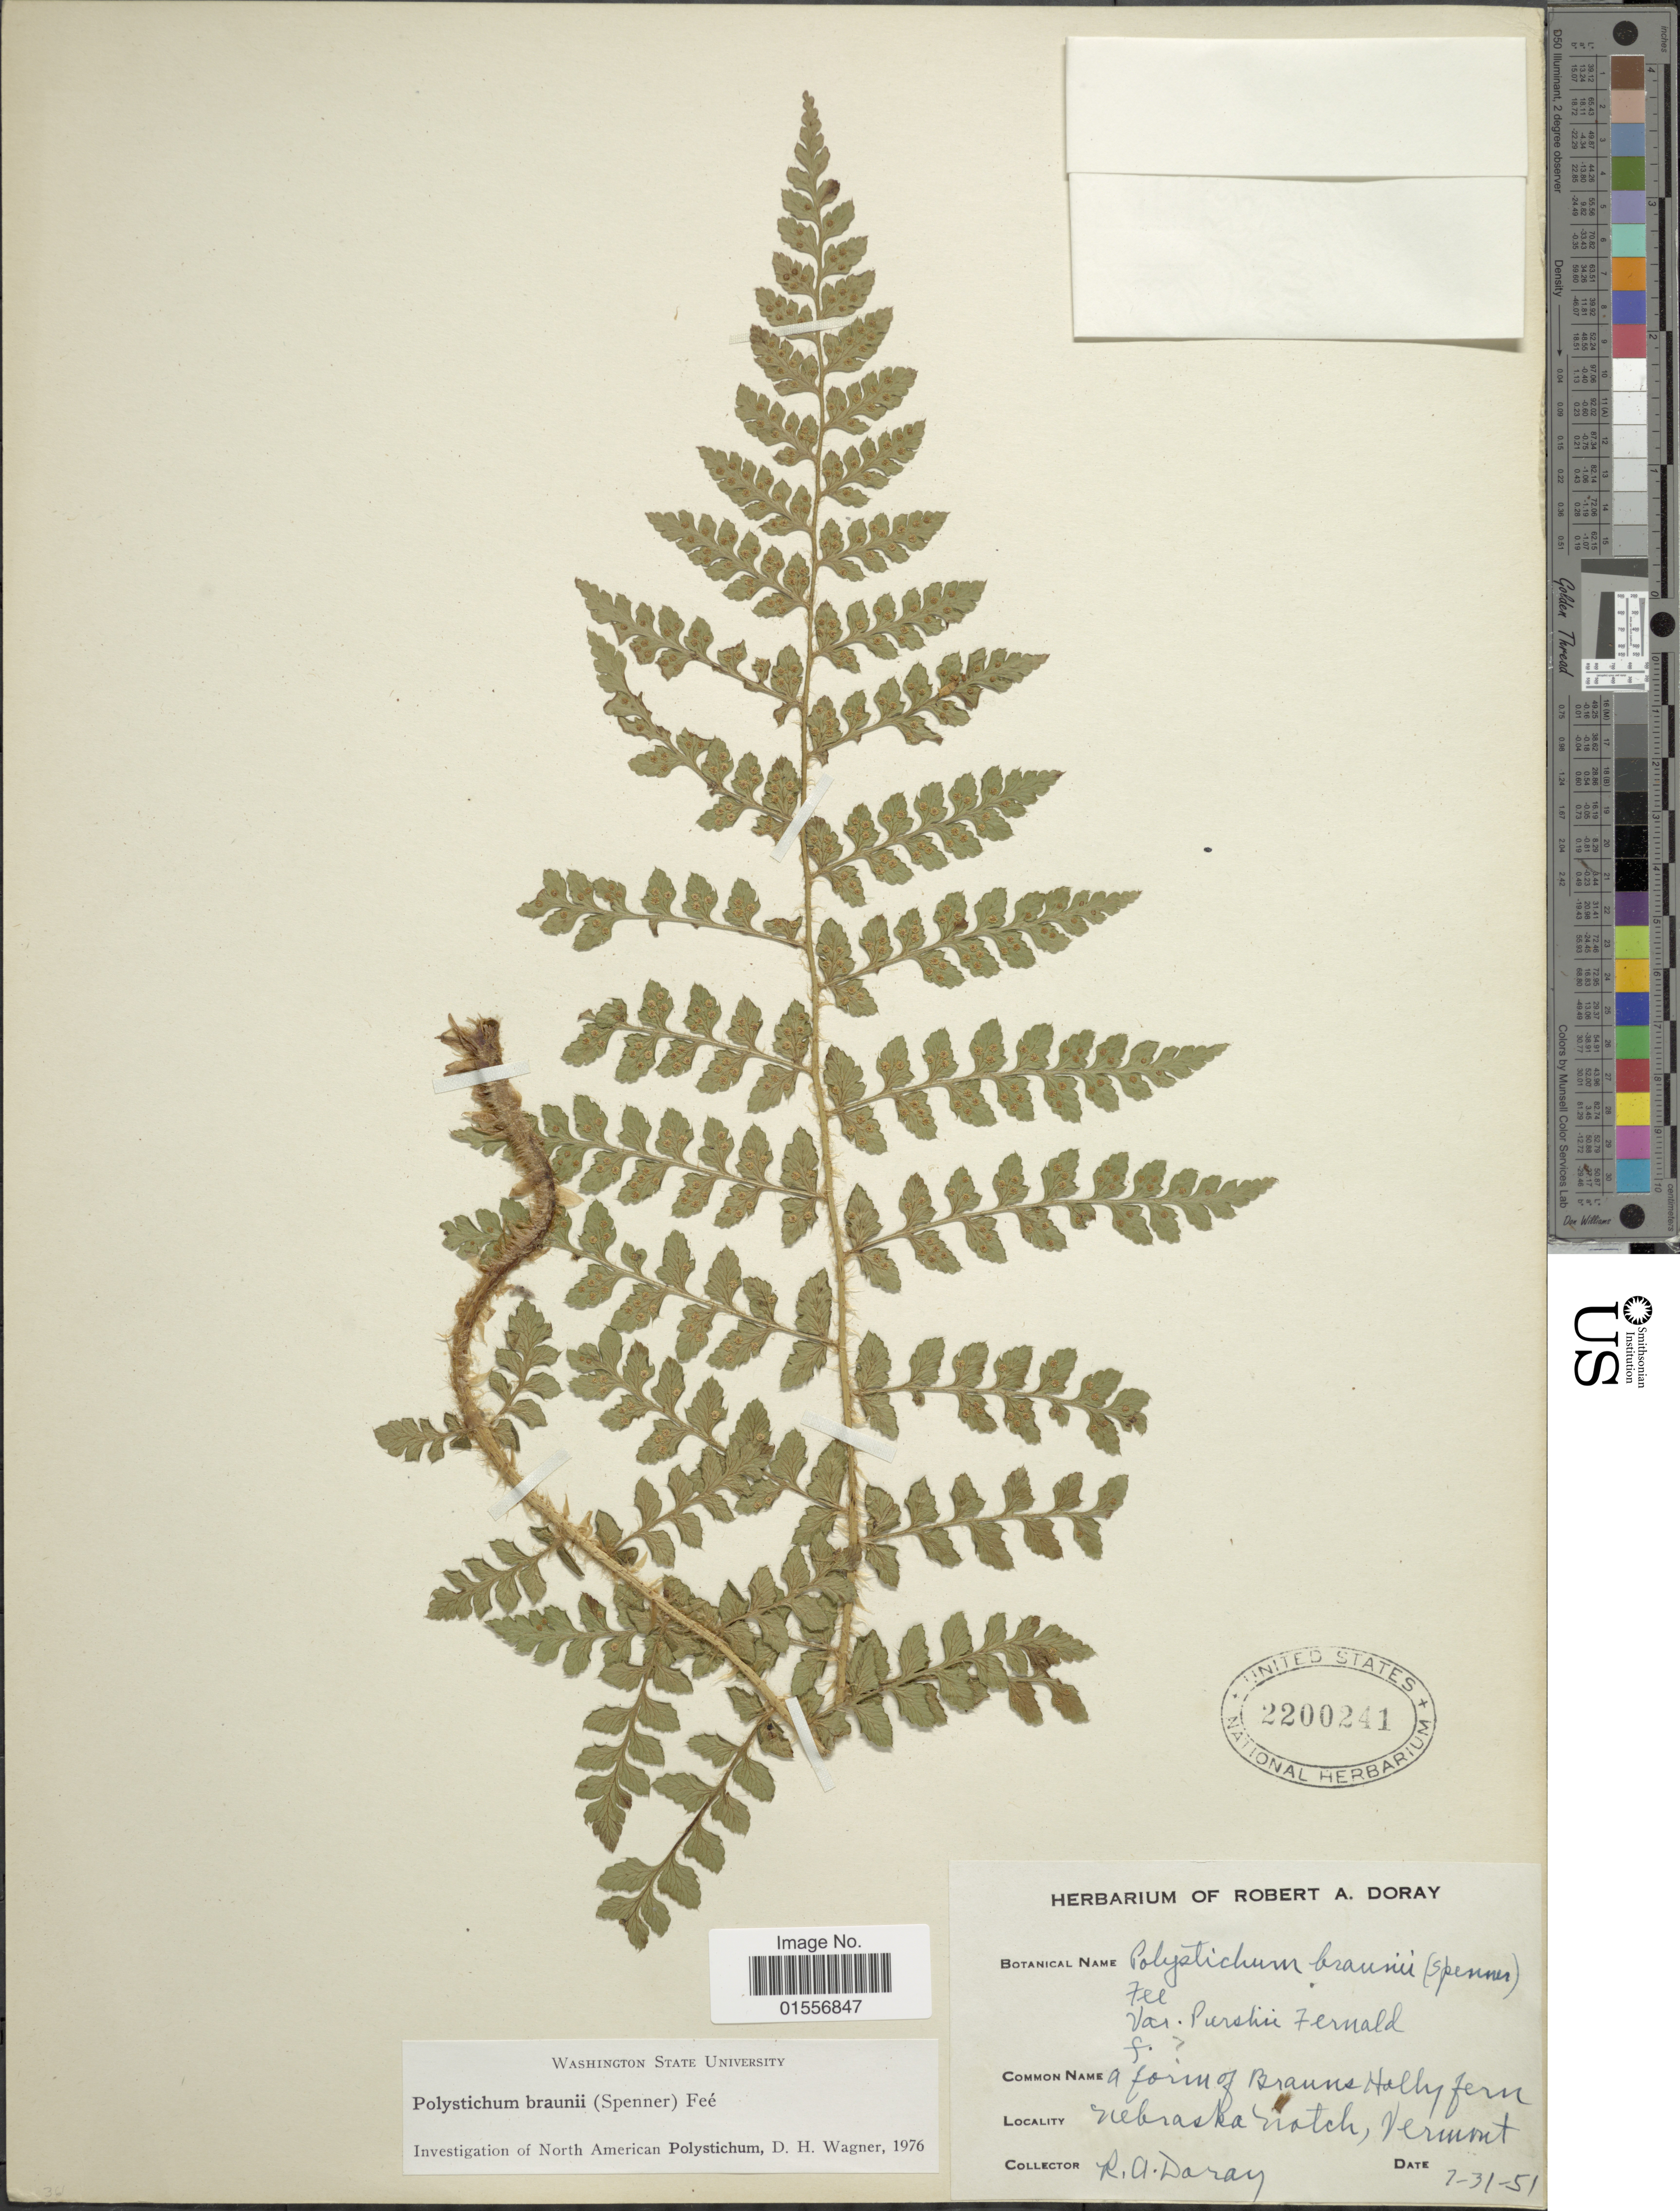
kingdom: Plantae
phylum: Tracheophyta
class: Polypodiopsida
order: Polypodiales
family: Dryopteridaceae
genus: Polystichum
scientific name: Polystichum braunii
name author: (Spenn.) Fée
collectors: R. Doray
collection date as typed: Transcribed d/m/y: 31/7/51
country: United States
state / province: Vermont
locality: Nebraska Notch.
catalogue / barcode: US 2200241